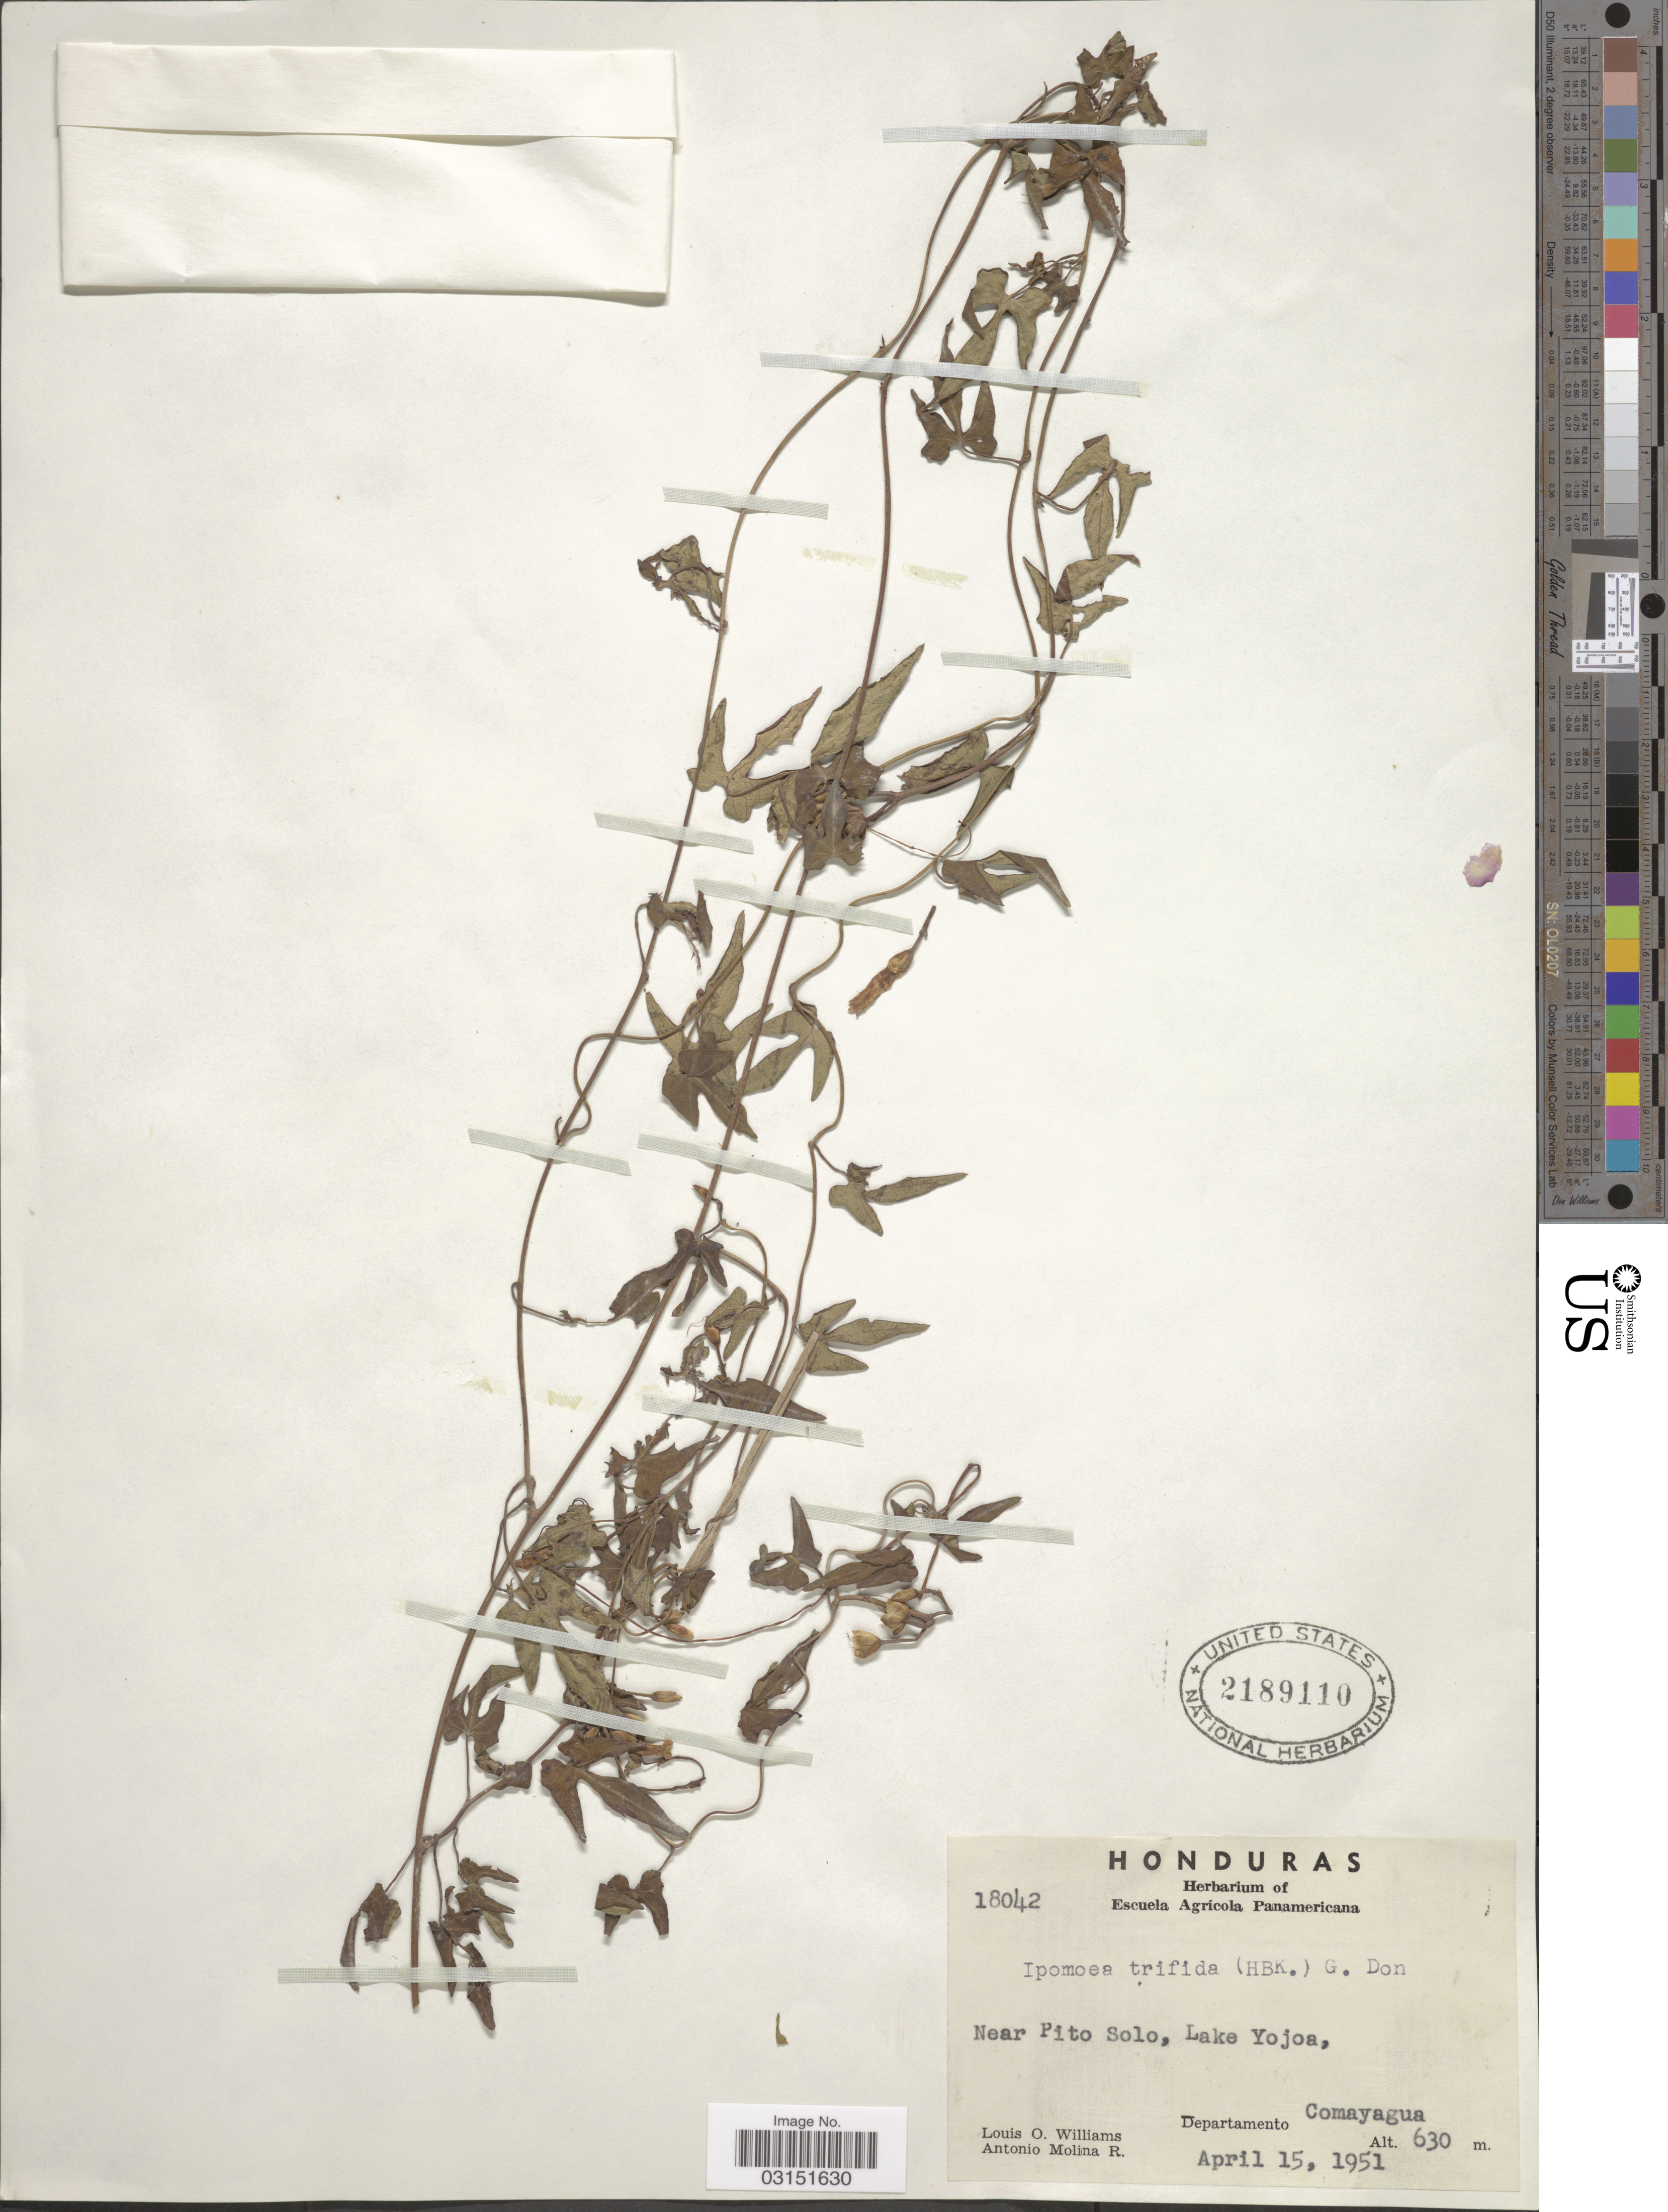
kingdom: Plantae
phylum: Tracheophyta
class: Magnoliopsida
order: Solanales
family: Convolvulaceae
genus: Ipomoea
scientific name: Ipomoea trifida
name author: (Kunth) G. Don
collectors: L. O. Williams & A. Molina R.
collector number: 18042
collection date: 1951-04-15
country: Honduras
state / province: Comayagua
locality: Near Pito Solo, Lake Yojoa, Departamento Comayagua.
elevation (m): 630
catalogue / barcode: US 2189110